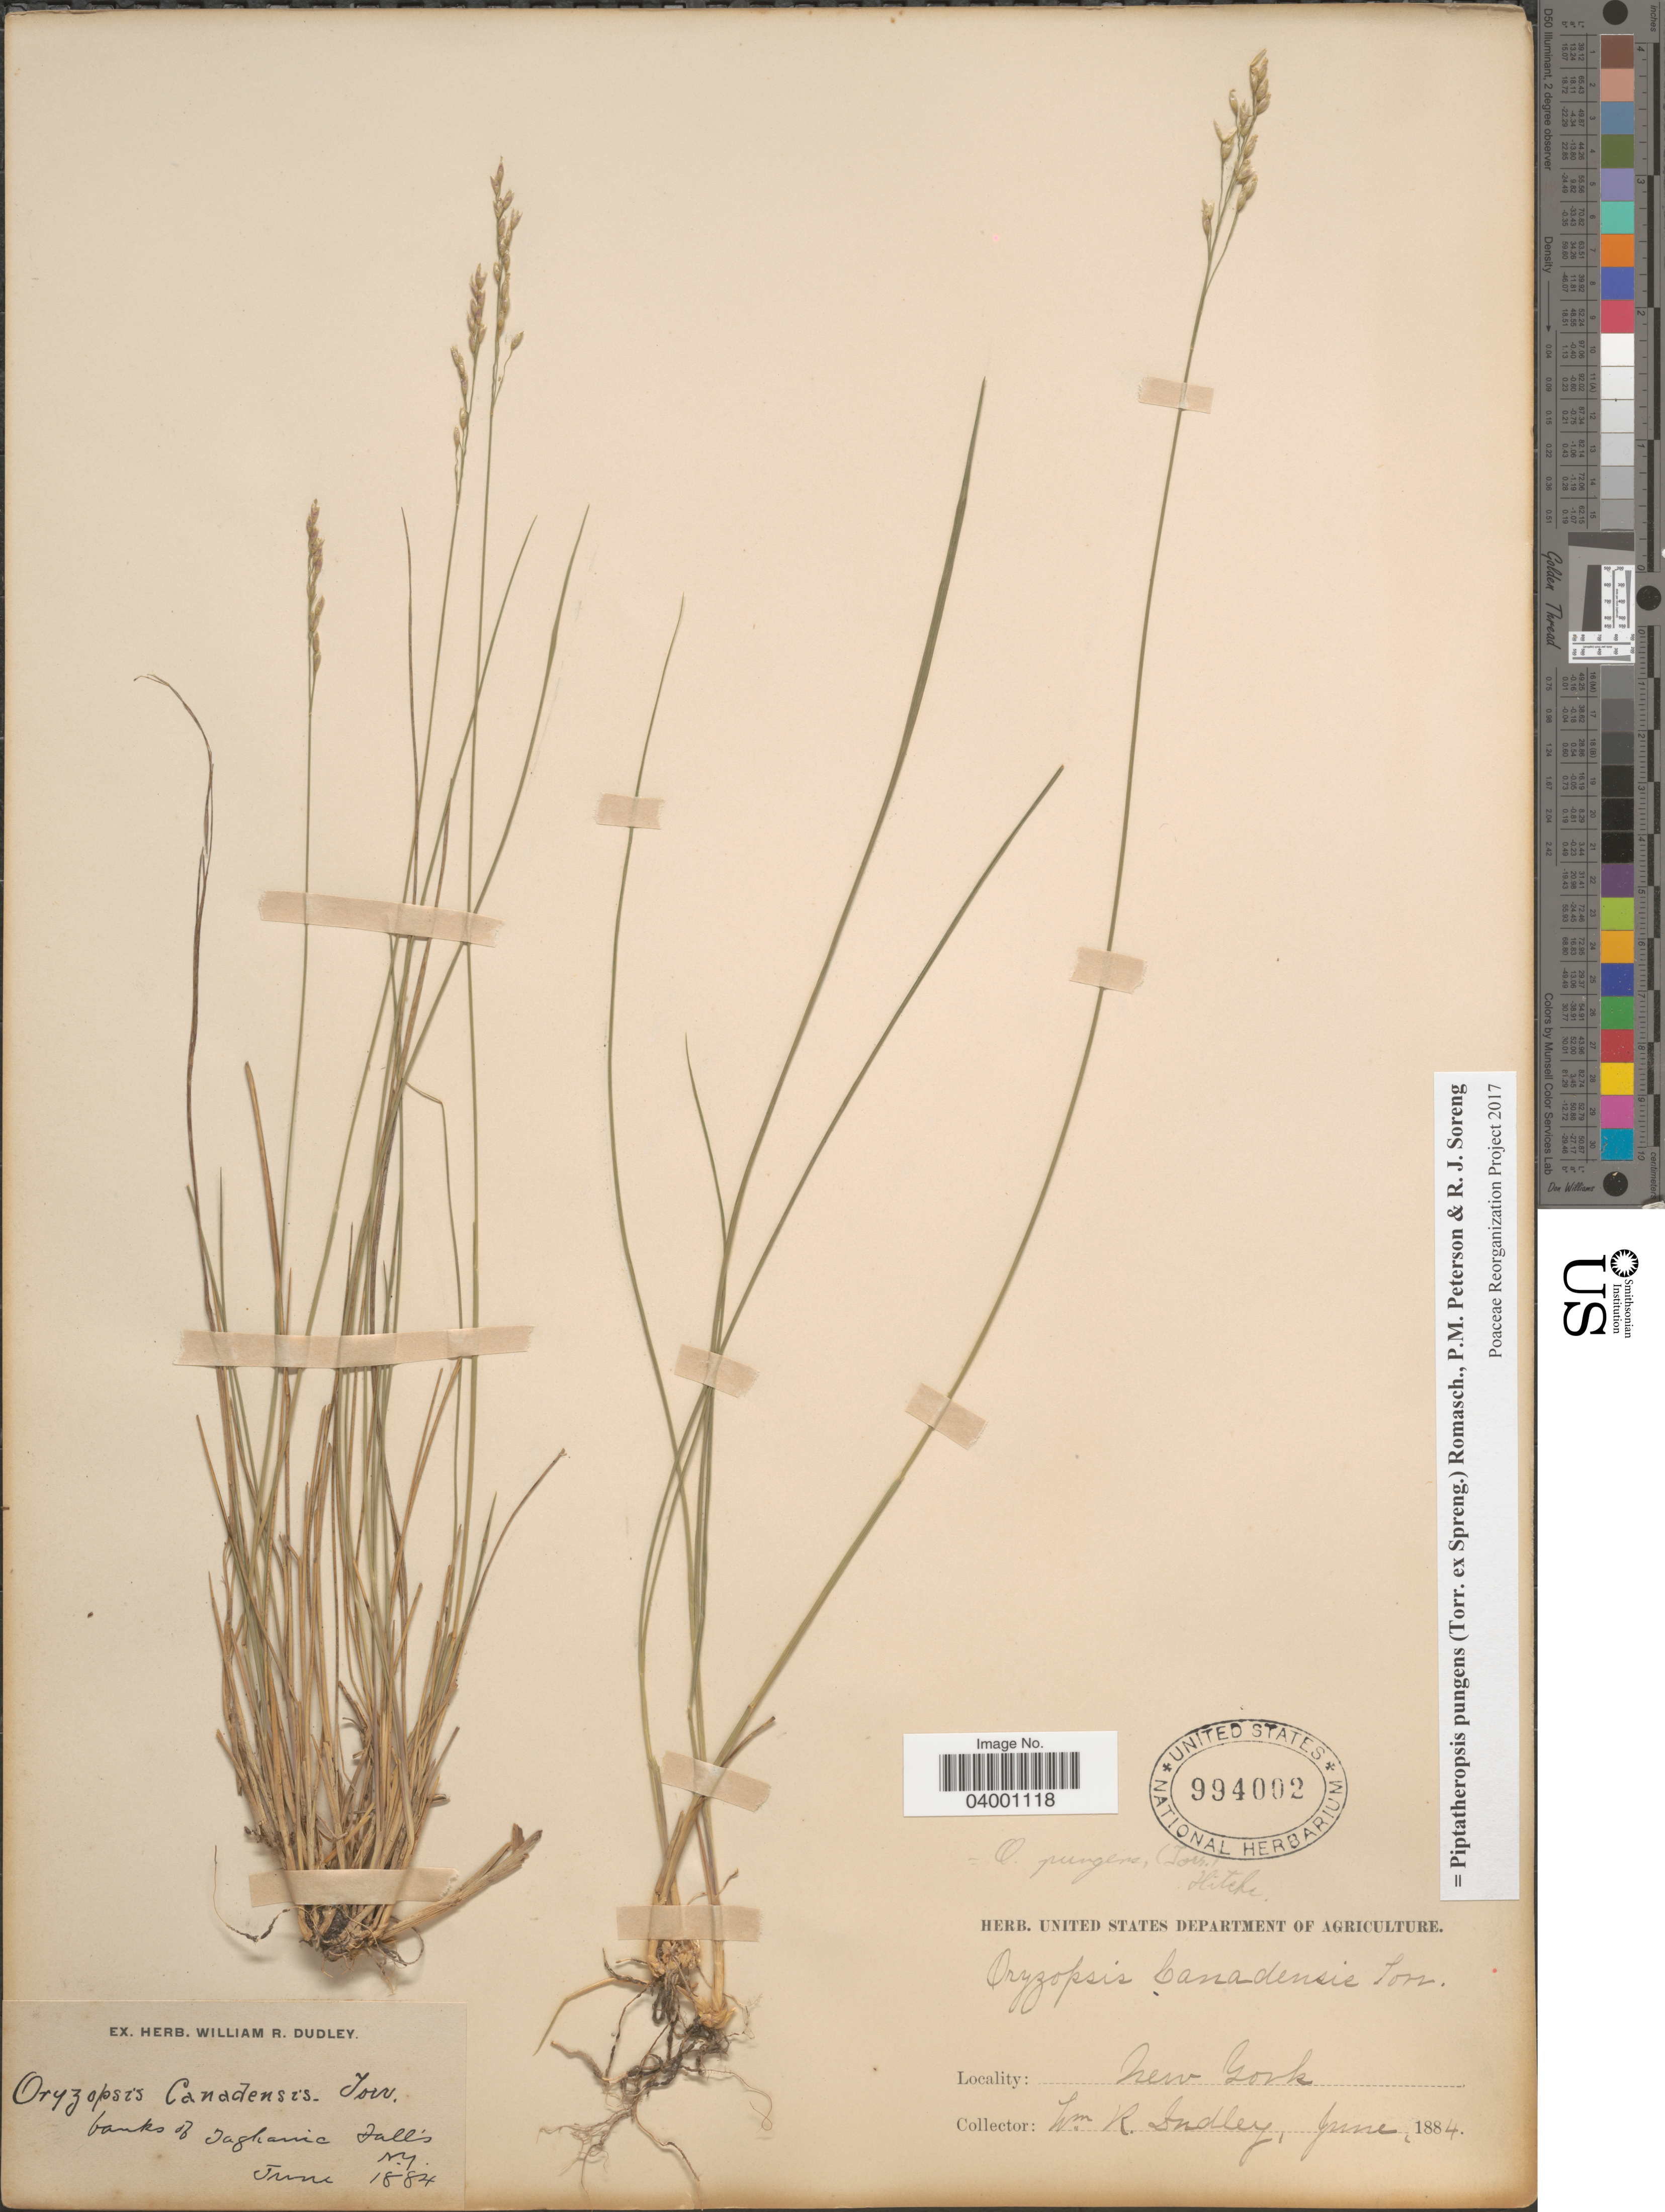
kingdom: Plantae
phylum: Tracheophyta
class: Liliopsida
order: Poales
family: Poaceae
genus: Piptatheropsis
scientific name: Piptatheropsis pungens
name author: (Torr. ex Spreng.) Romasch. et al.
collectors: W. Dudley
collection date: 1884-06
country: United States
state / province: New York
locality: Banks of Taghanic Falls.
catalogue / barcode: US 994002